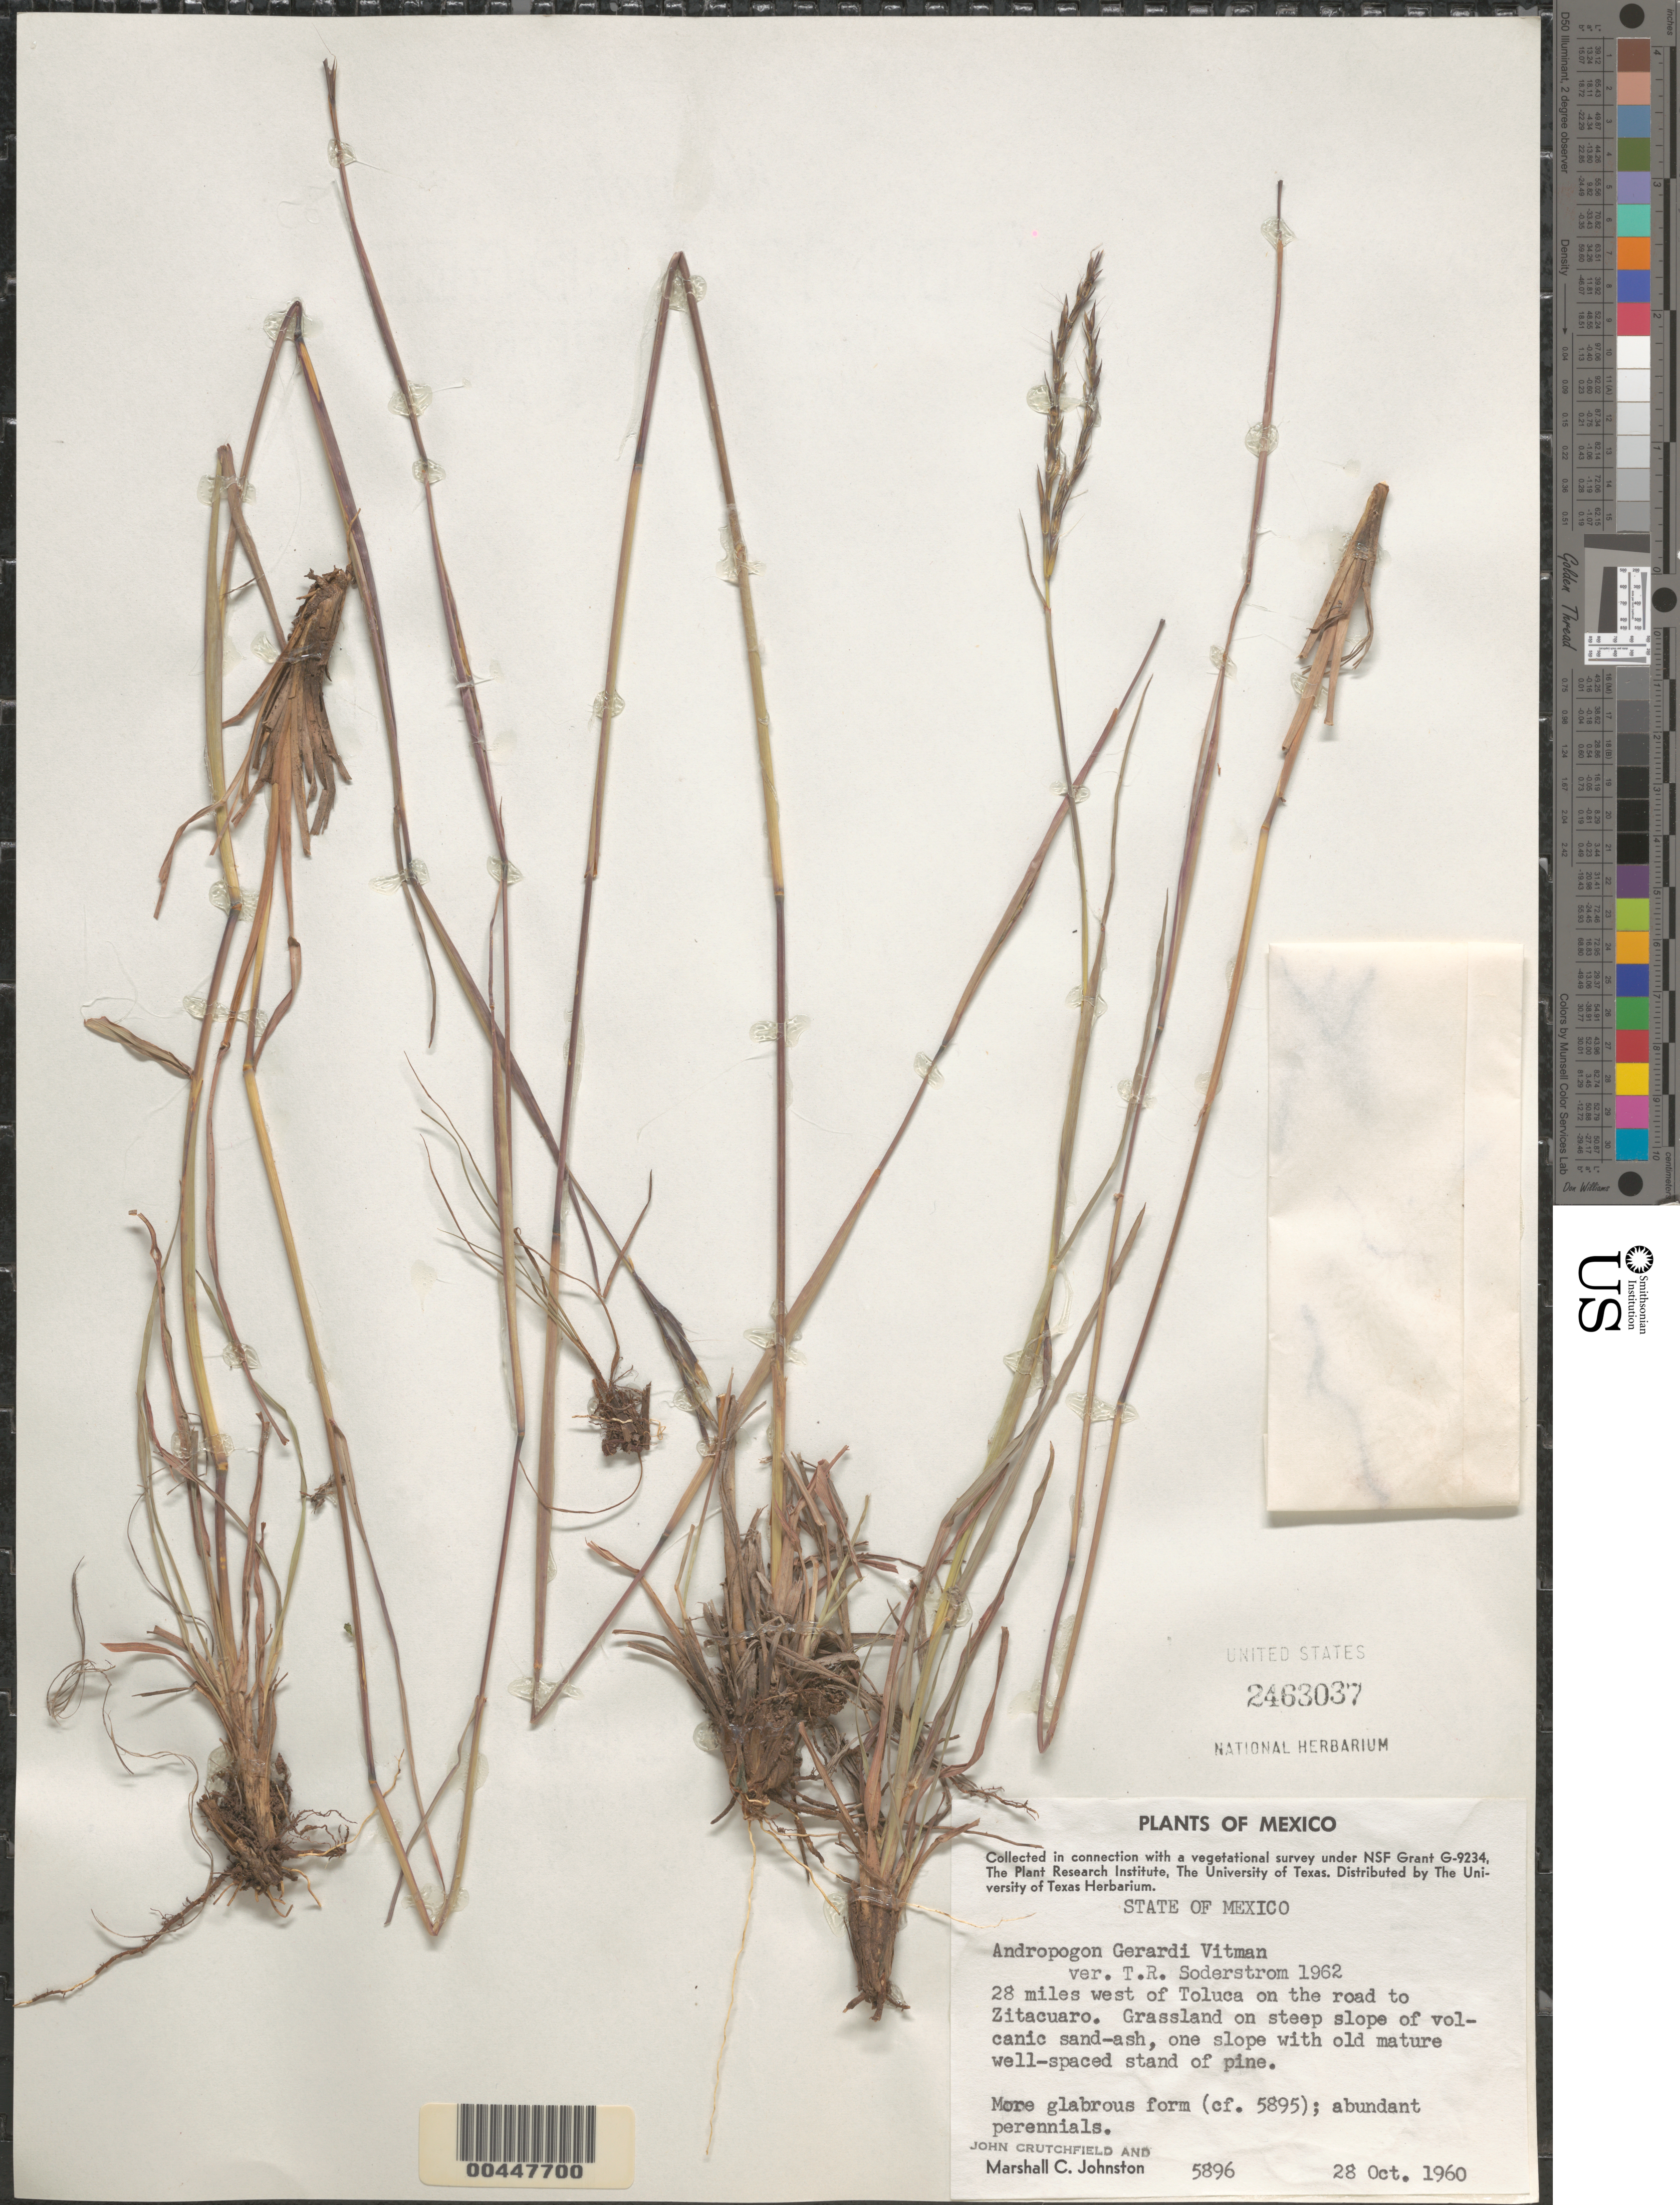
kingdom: Plantae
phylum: Tracheophyta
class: Liliopsida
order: Poales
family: Poaceae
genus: Andropogon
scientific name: Andropogon gerardii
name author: Vitman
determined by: Soderstrom, T. R.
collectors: J. Crutchfield & M. Johnston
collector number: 5896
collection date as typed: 28 Oct 1960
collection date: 1960-10-28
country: Mexico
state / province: México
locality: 28 mi W of Toluca on the rd to Zitacuaro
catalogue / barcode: US 2463037